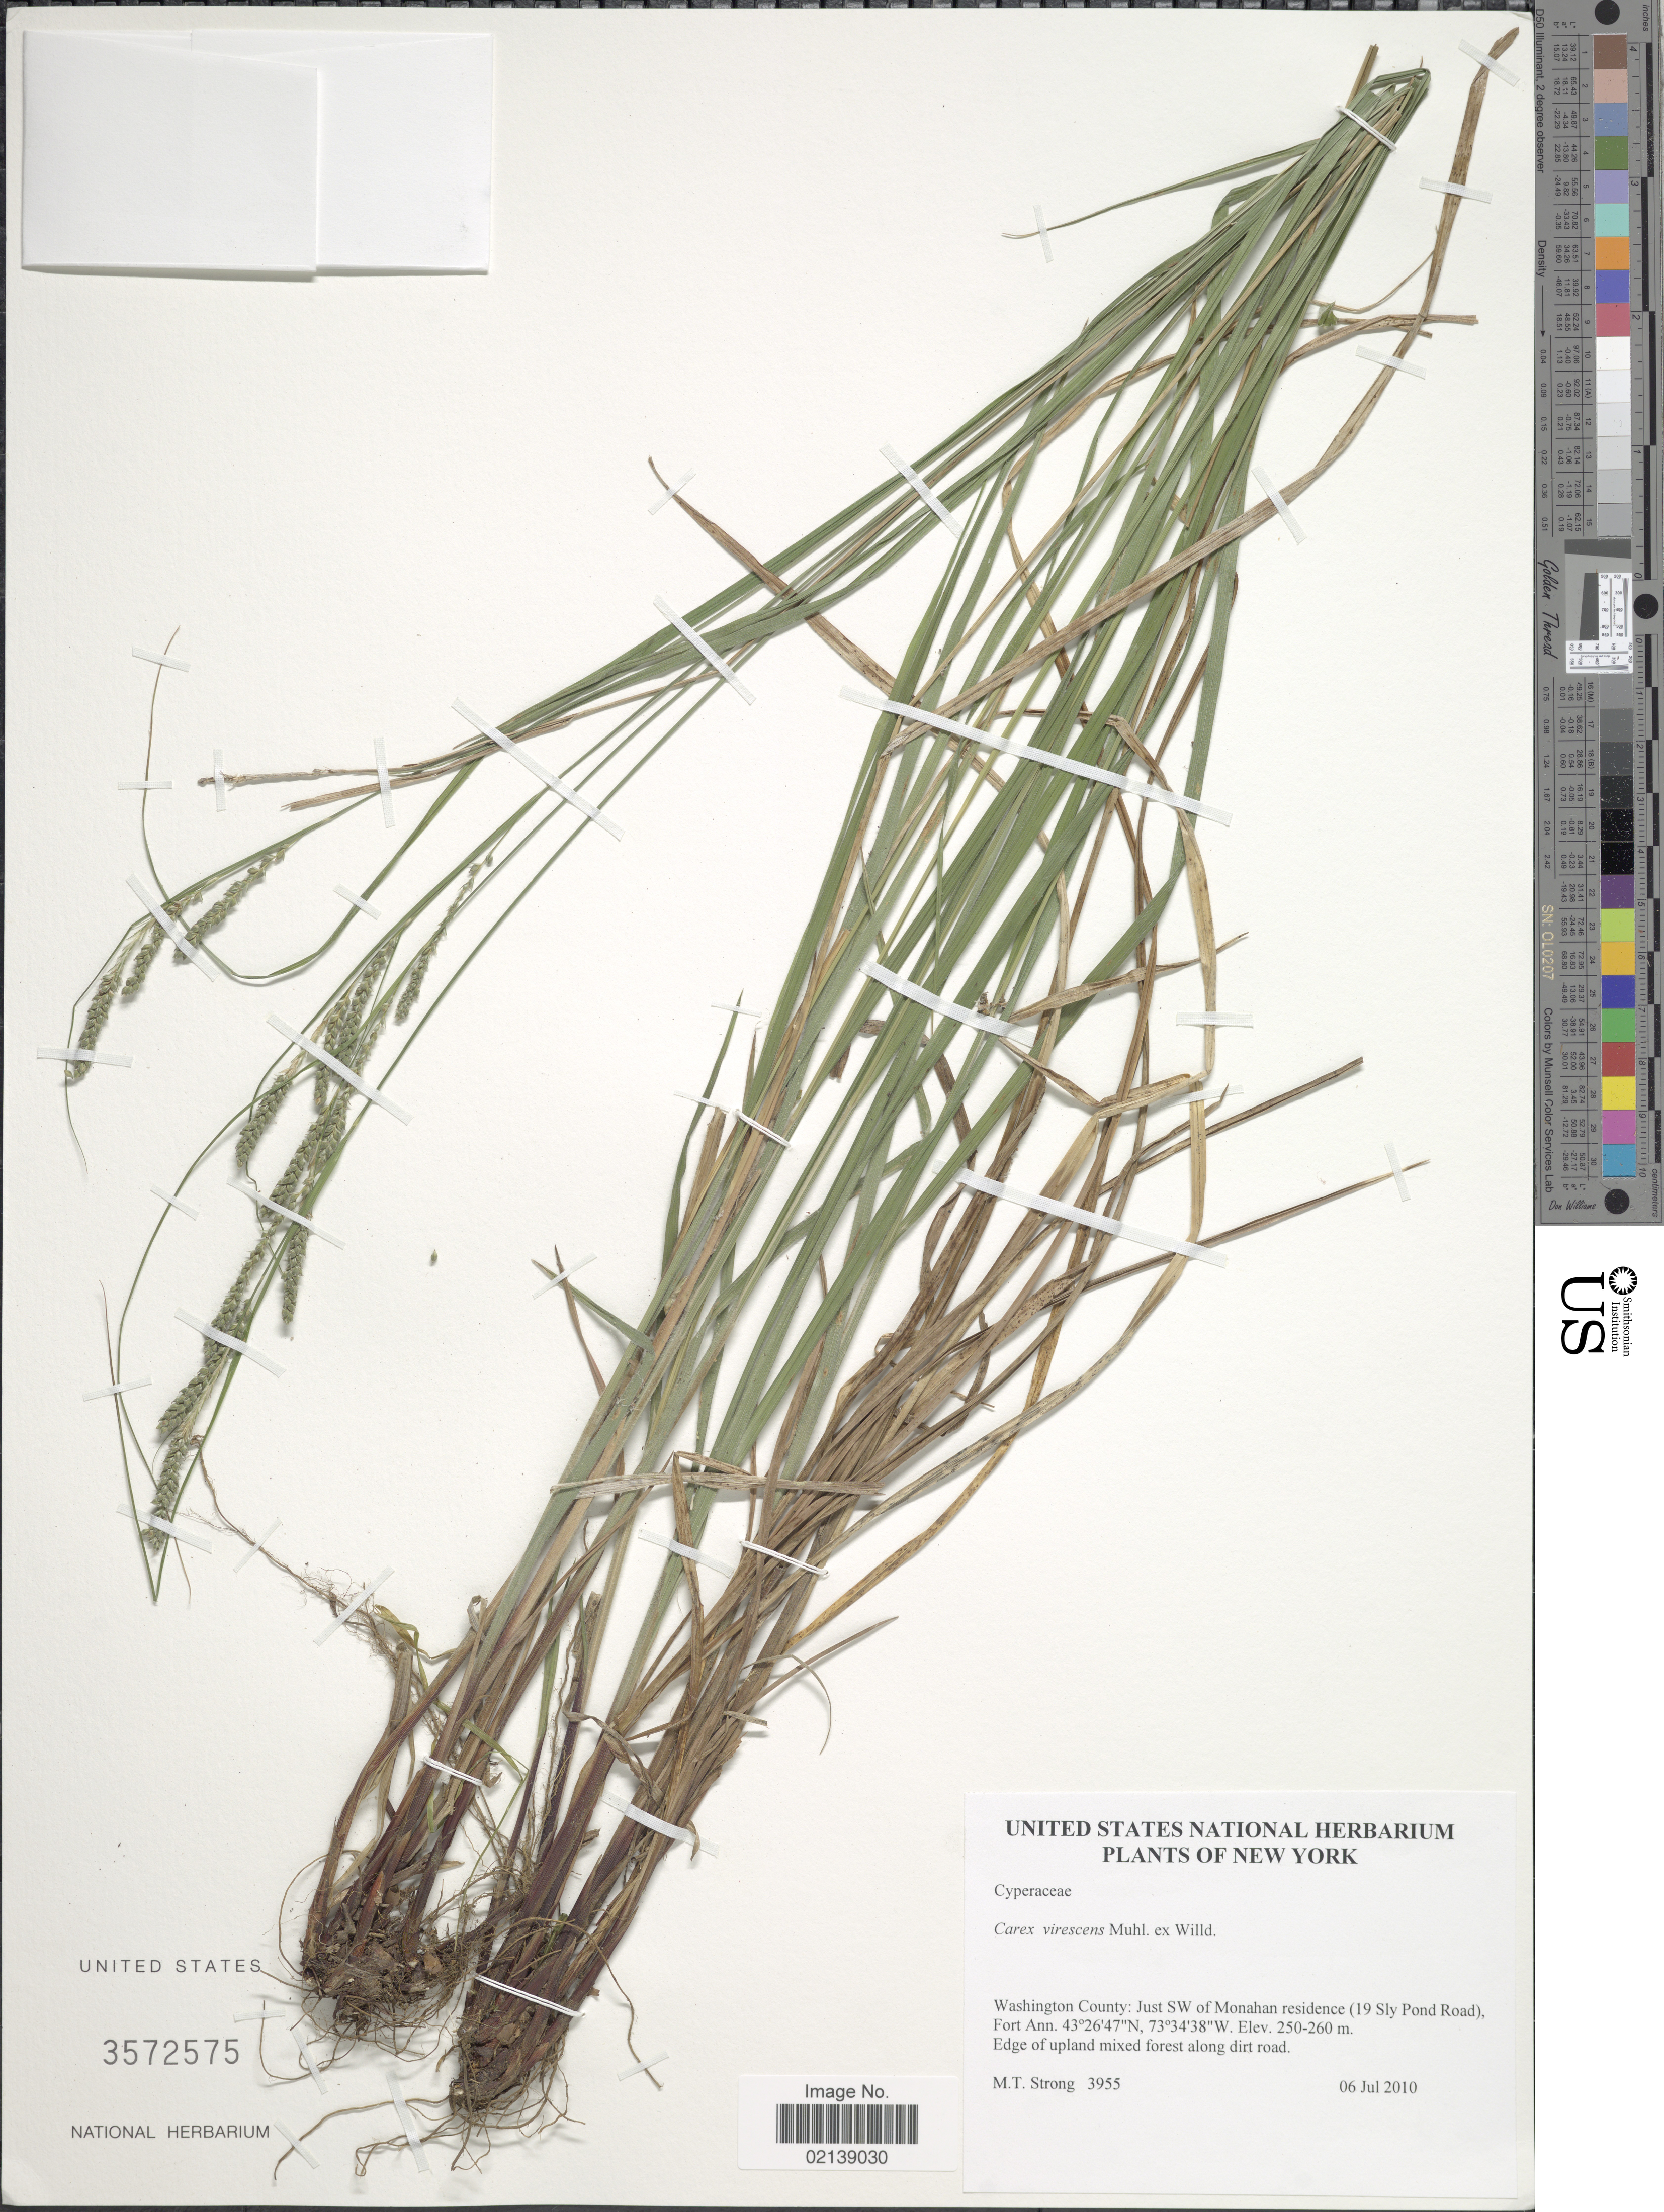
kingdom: Plantae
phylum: Tracheophyta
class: Liliopsida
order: Poales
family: Cyperaceae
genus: Carex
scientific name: Carex virescens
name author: Muhl. ex Willd.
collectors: M. T. Strong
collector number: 3955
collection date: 2010-07-06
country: United States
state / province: New York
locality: Washington County: Just SW of Monahan residence (19 Sly Pond Road), Fort Ann. Edge of upland mixed forest along dirt road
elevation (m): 250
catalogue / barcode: US 3572575